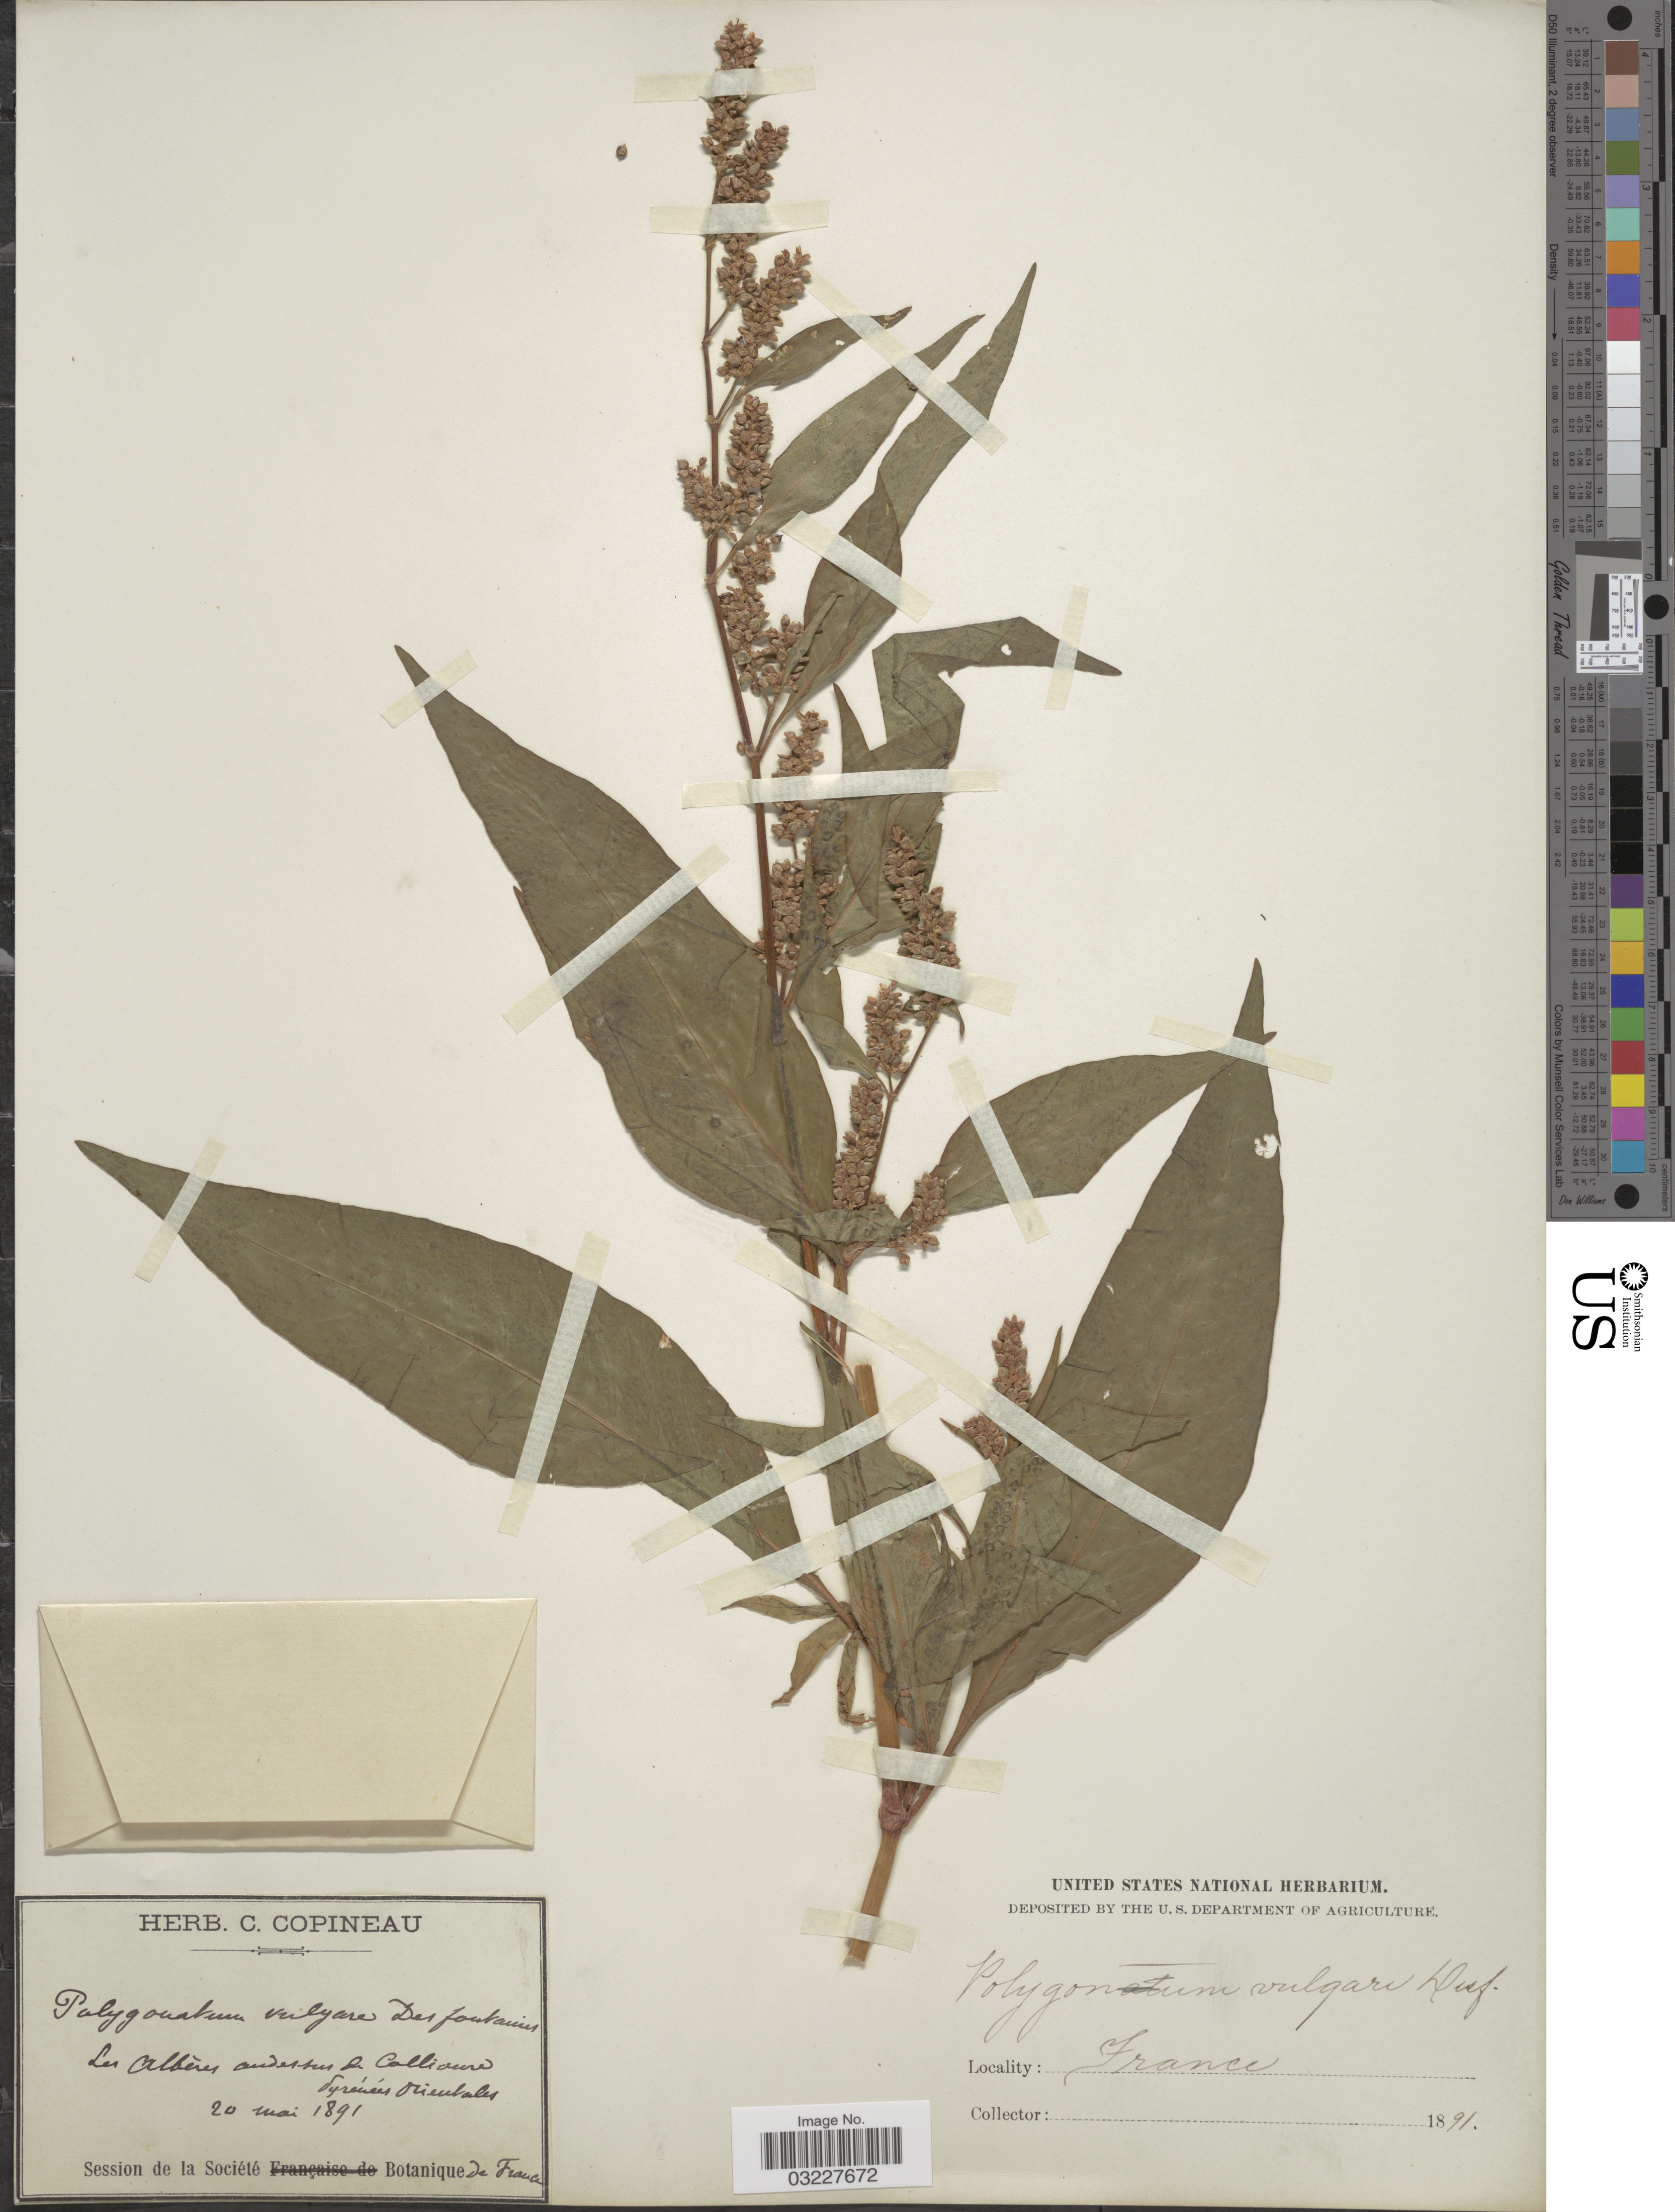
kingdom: Plantae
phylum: Tracheophyta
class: Magnoliopsida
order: Caryophyllales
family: Polygonaceae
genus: Polygonum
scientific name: Polygonum vulgare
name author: Gueldenst.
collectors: ex herb. C. Copineau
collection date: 1891-05-20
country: France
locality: Les Albères au dessus de Collioure Pyrénées Orientales.